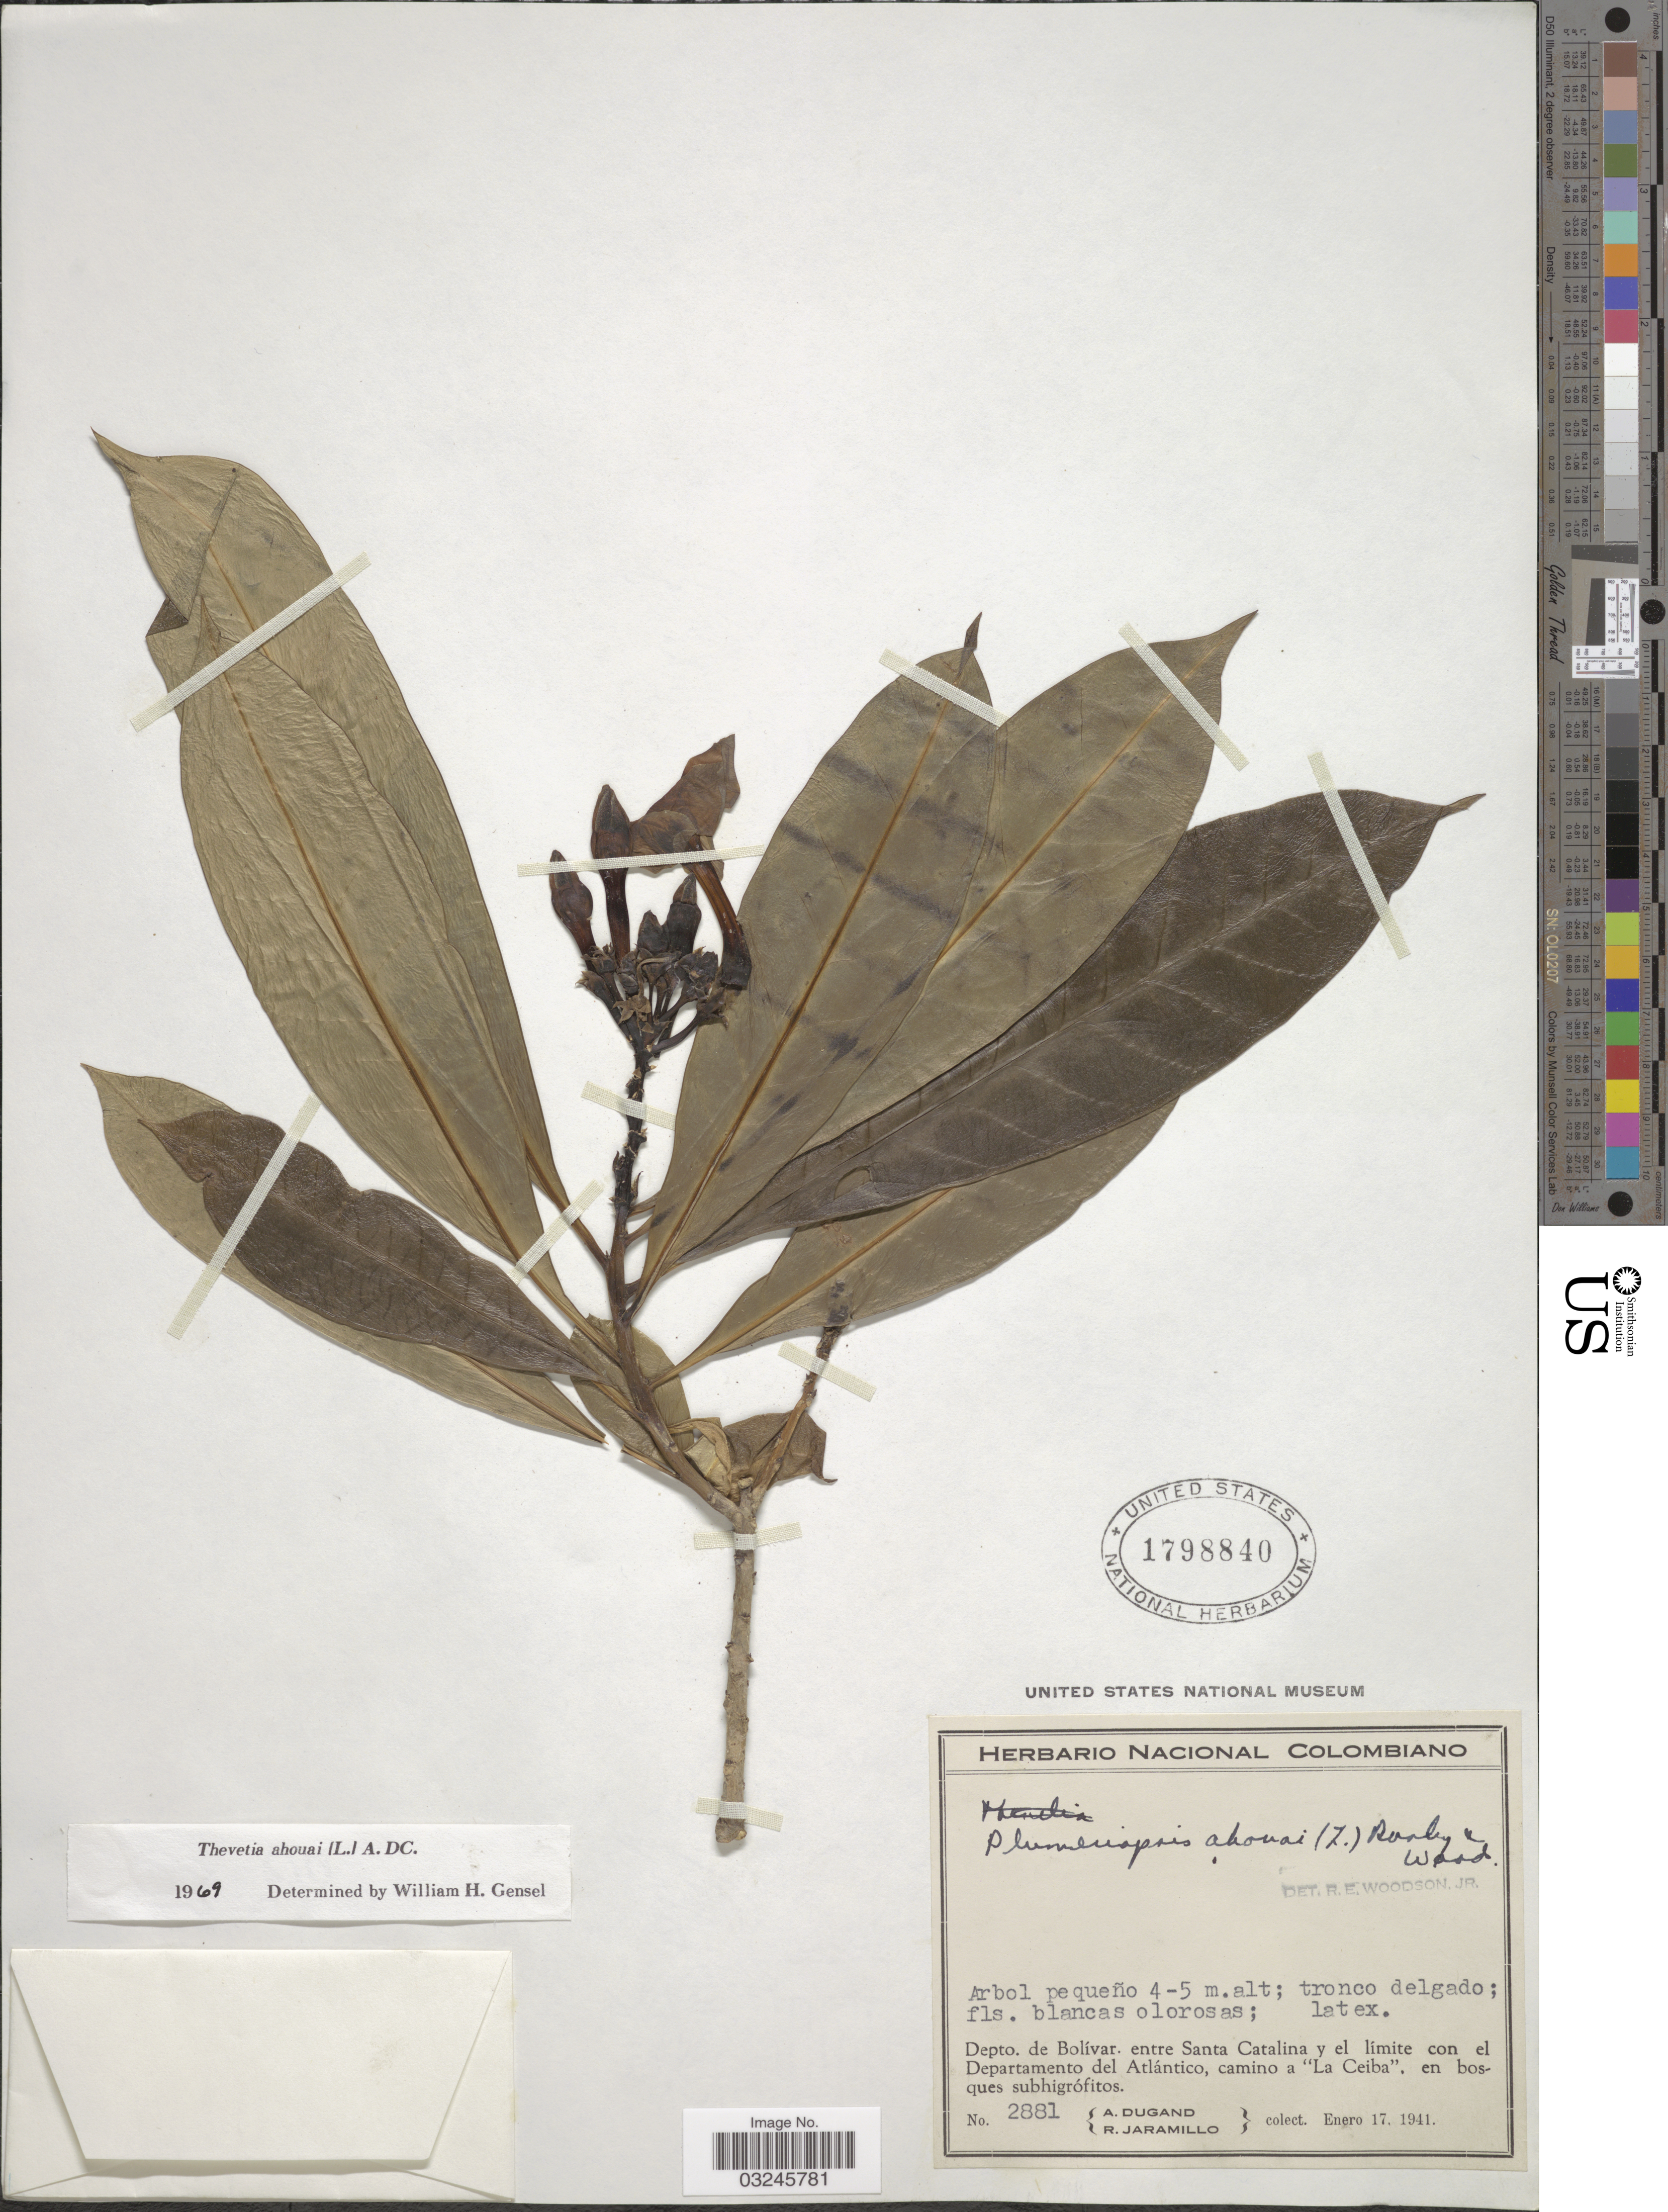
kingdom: Plantae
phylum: Tracheophyta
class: Magnoliopsida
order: Gentianales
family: Apocynaceae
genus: Thevetia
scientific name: Thevetia ahouai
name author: (L.) A. DC.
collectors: A. Dugand & R. Jaramillo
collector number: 2881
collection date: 1941-01-17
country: Colombia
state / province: Bolívar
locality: Depto. de Bolívar: entre Santa Catalina y el límite con el Departamento del Atlántico, camino a "La Ceiba".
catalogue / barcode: US 1798840